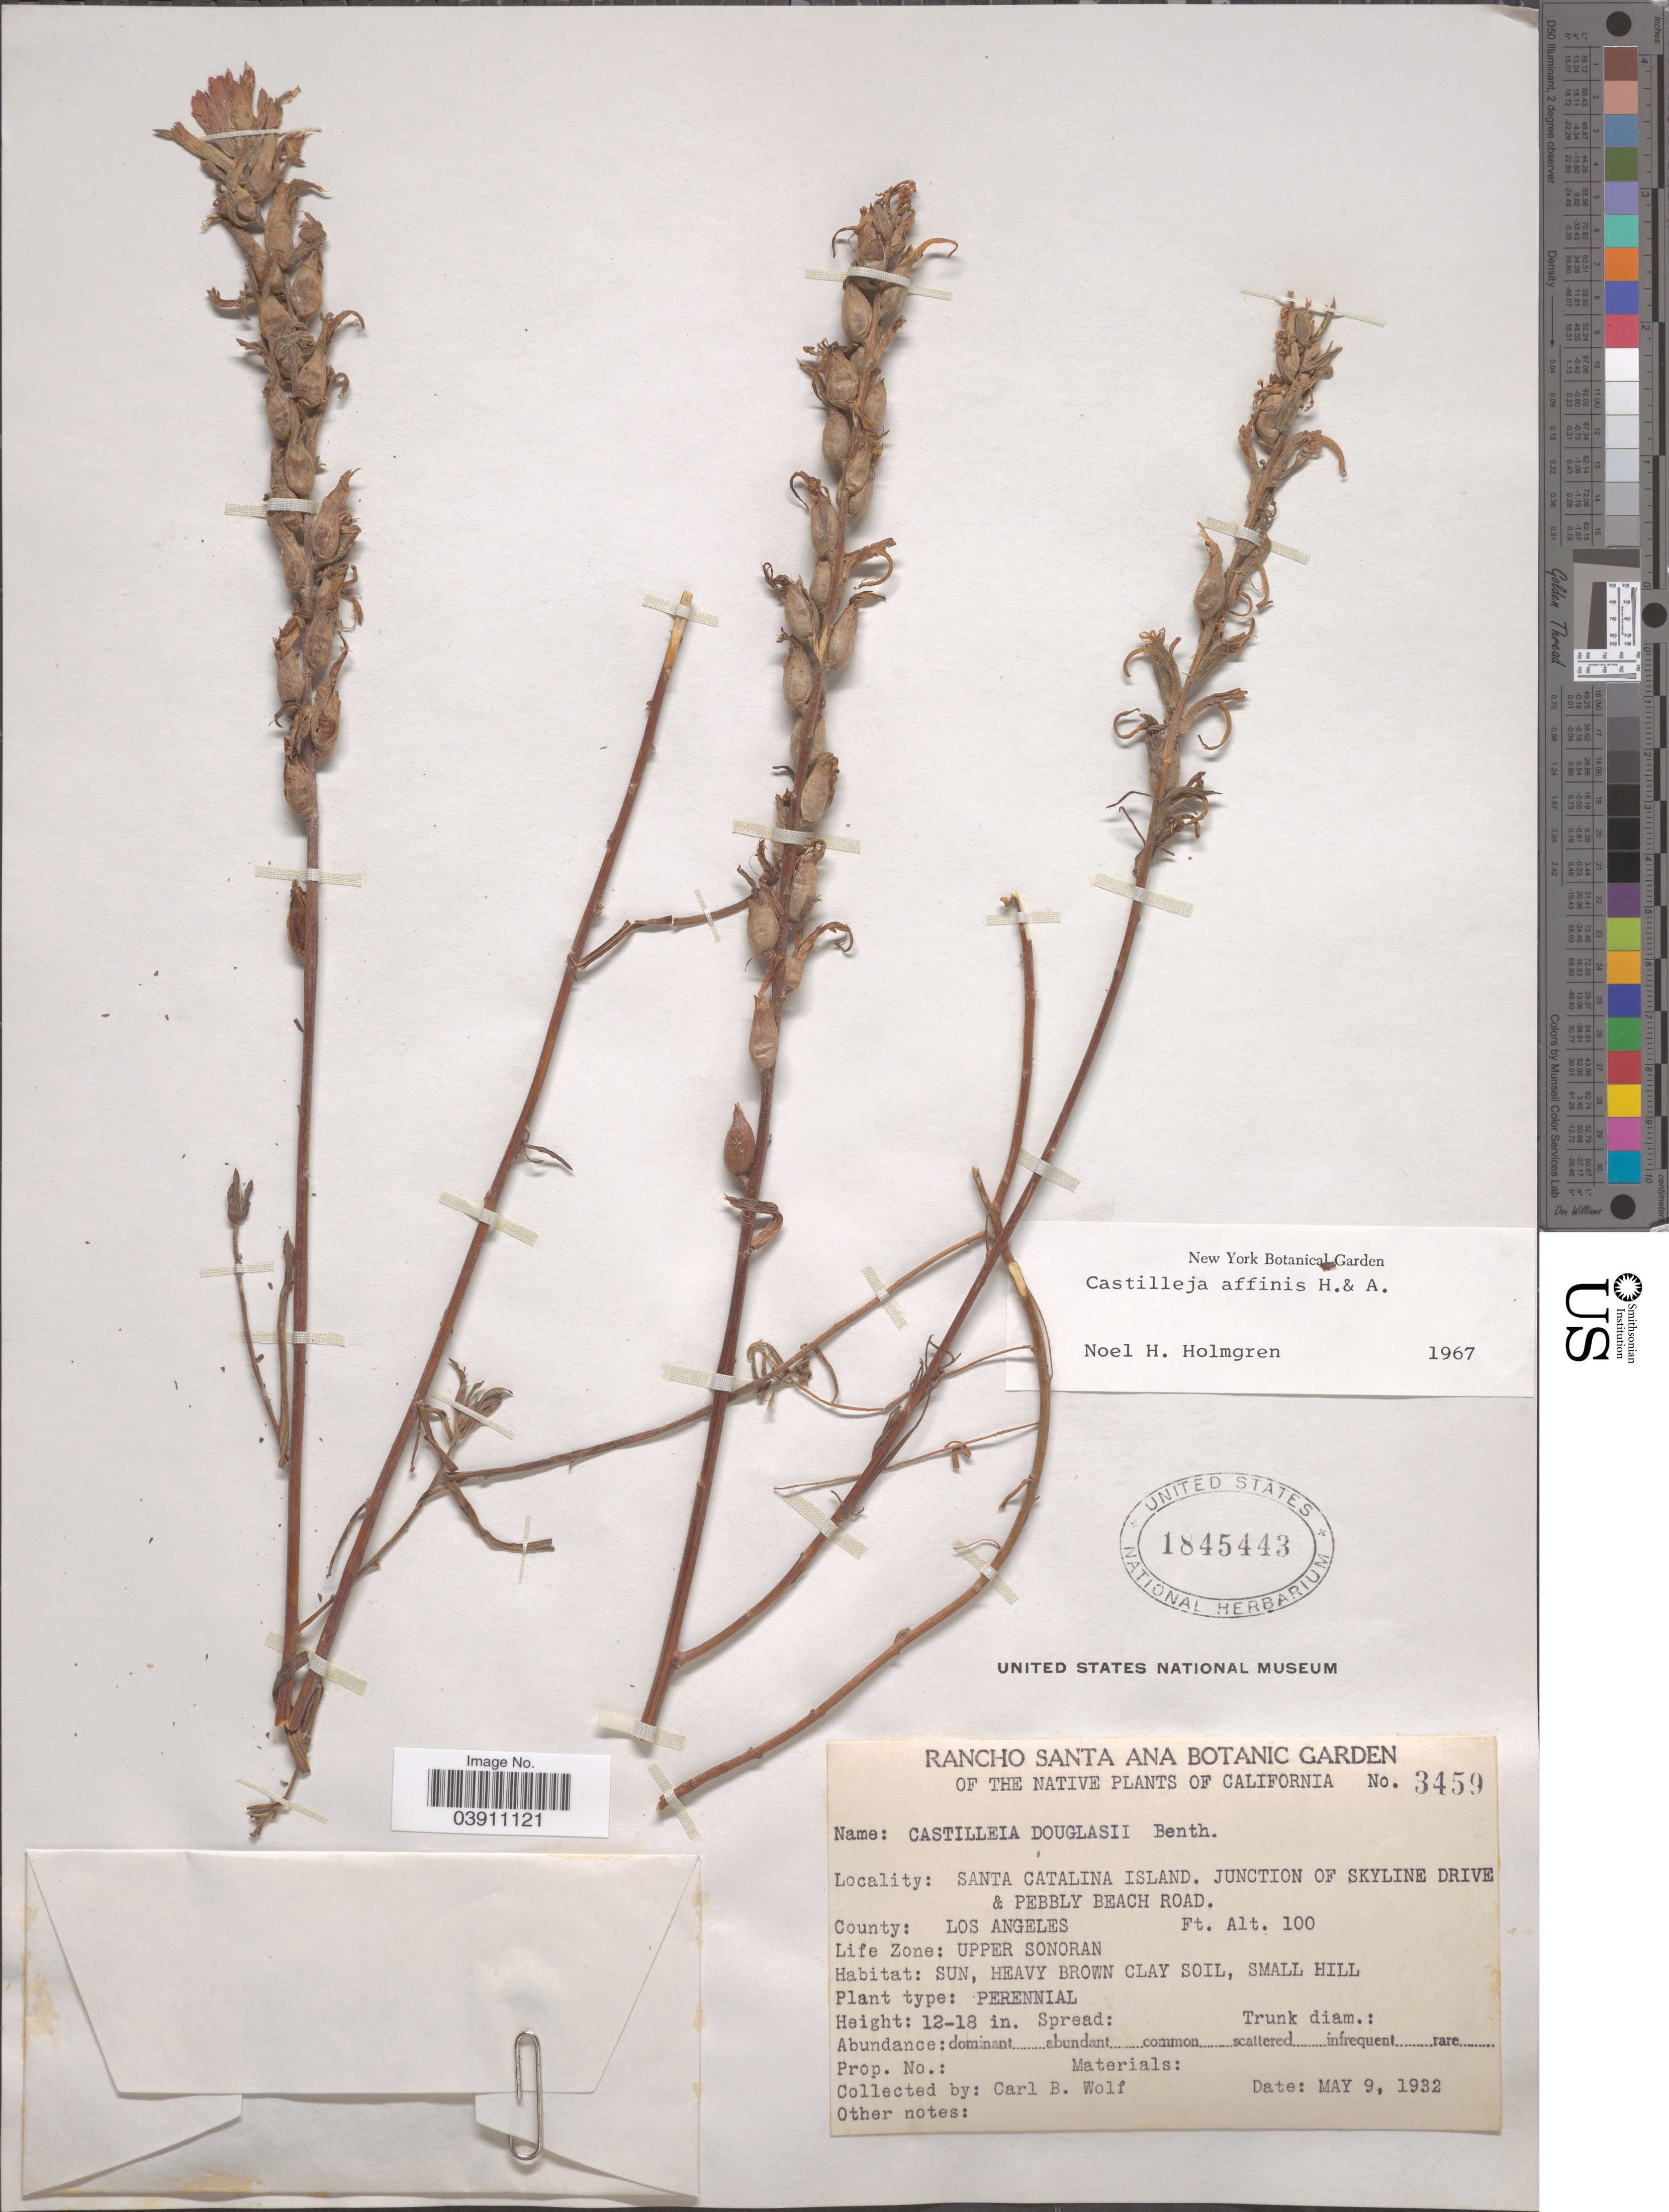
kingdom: Plantae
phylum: Tracheophyta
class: Magnoliopsida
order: Lamiales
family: Orobanchaceae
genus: Castilleja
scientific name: Castilleja affinis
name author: Hook. & Arn.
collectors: C. B. Wolf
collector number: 3459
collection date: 1932-05-09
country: United States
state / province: California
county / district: Los Angeles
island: Santa Catalina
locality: Santa Catalina Island. Junction of Skyline Drive & Pebbly Beach Road. County: Los Angeles. Life Zone: Upper Sonoran.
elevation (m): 30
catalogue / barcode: US 1845443